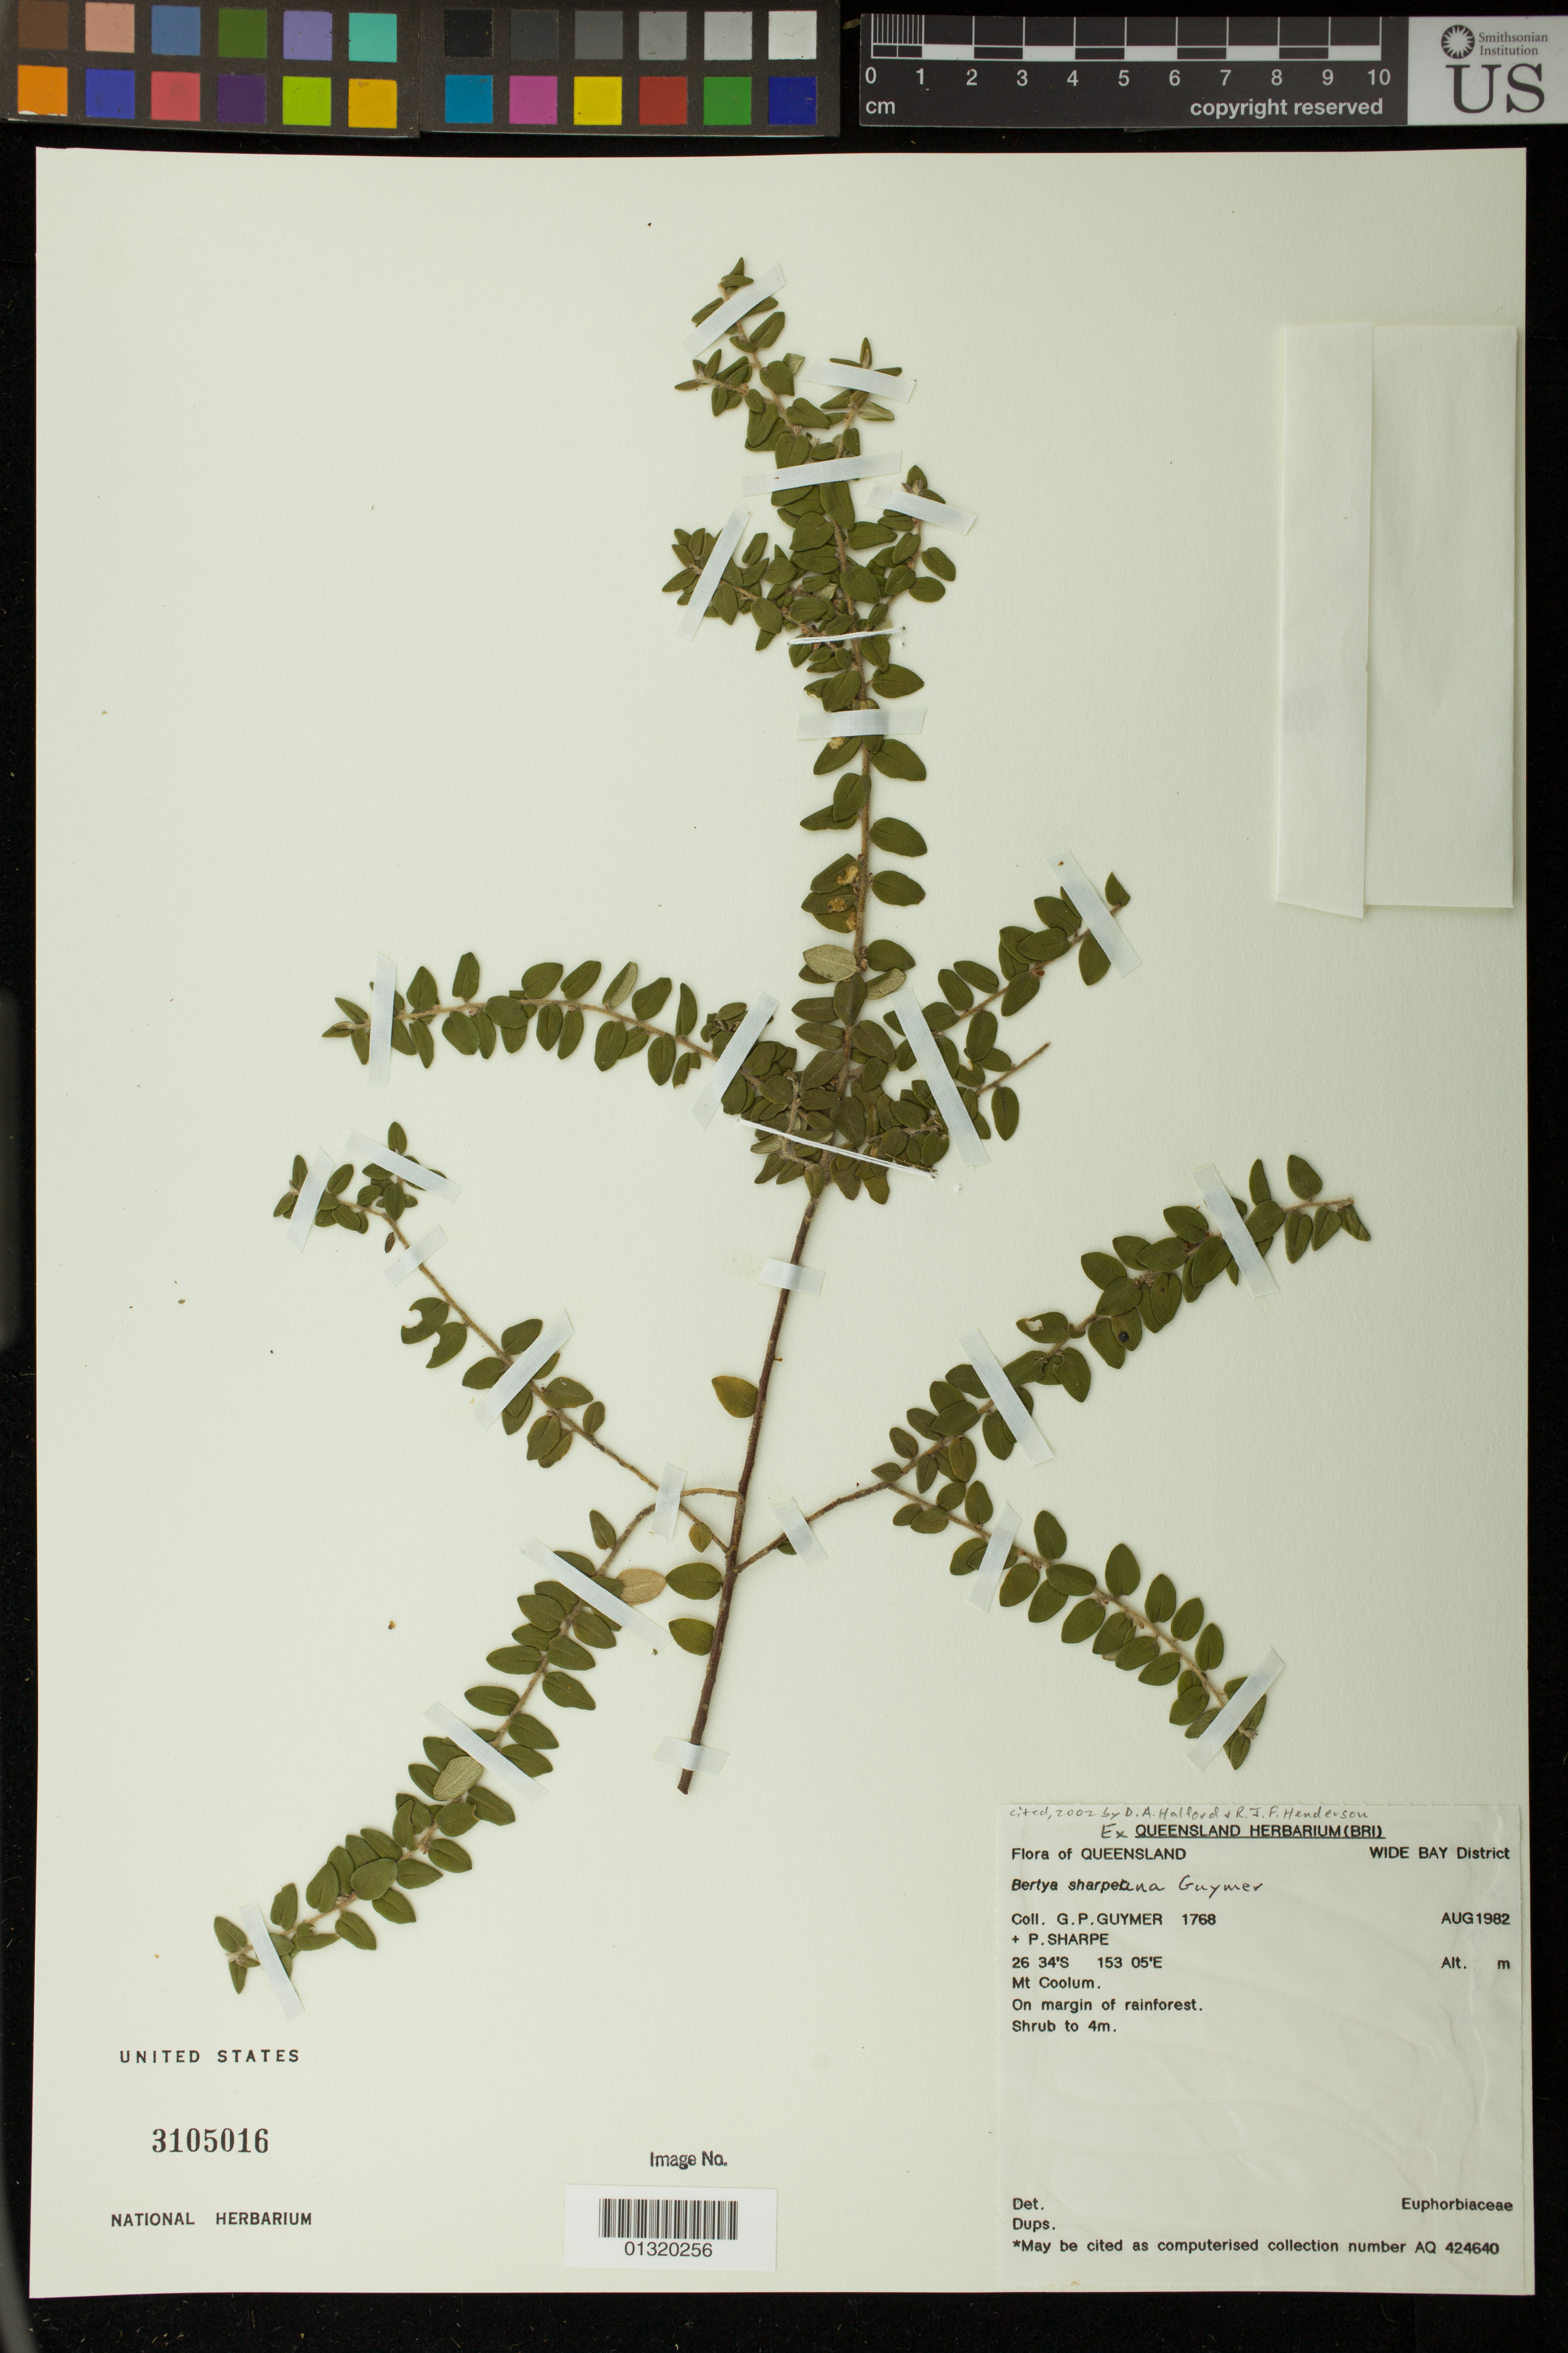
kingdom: Plantae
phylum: Tracheophyta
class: Magnoliopsida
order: Malpighiales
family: Euphorbiaceae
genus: Bertya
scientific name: Bertya sharpeana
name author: Guymer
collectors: G. P. Guymer & P. Sharpe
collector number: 1768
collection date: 1982-08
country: Australia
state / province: Queensland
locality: Mt Coolum. On margin of rainforest. Wide Bay District;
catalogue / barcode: US 3105016